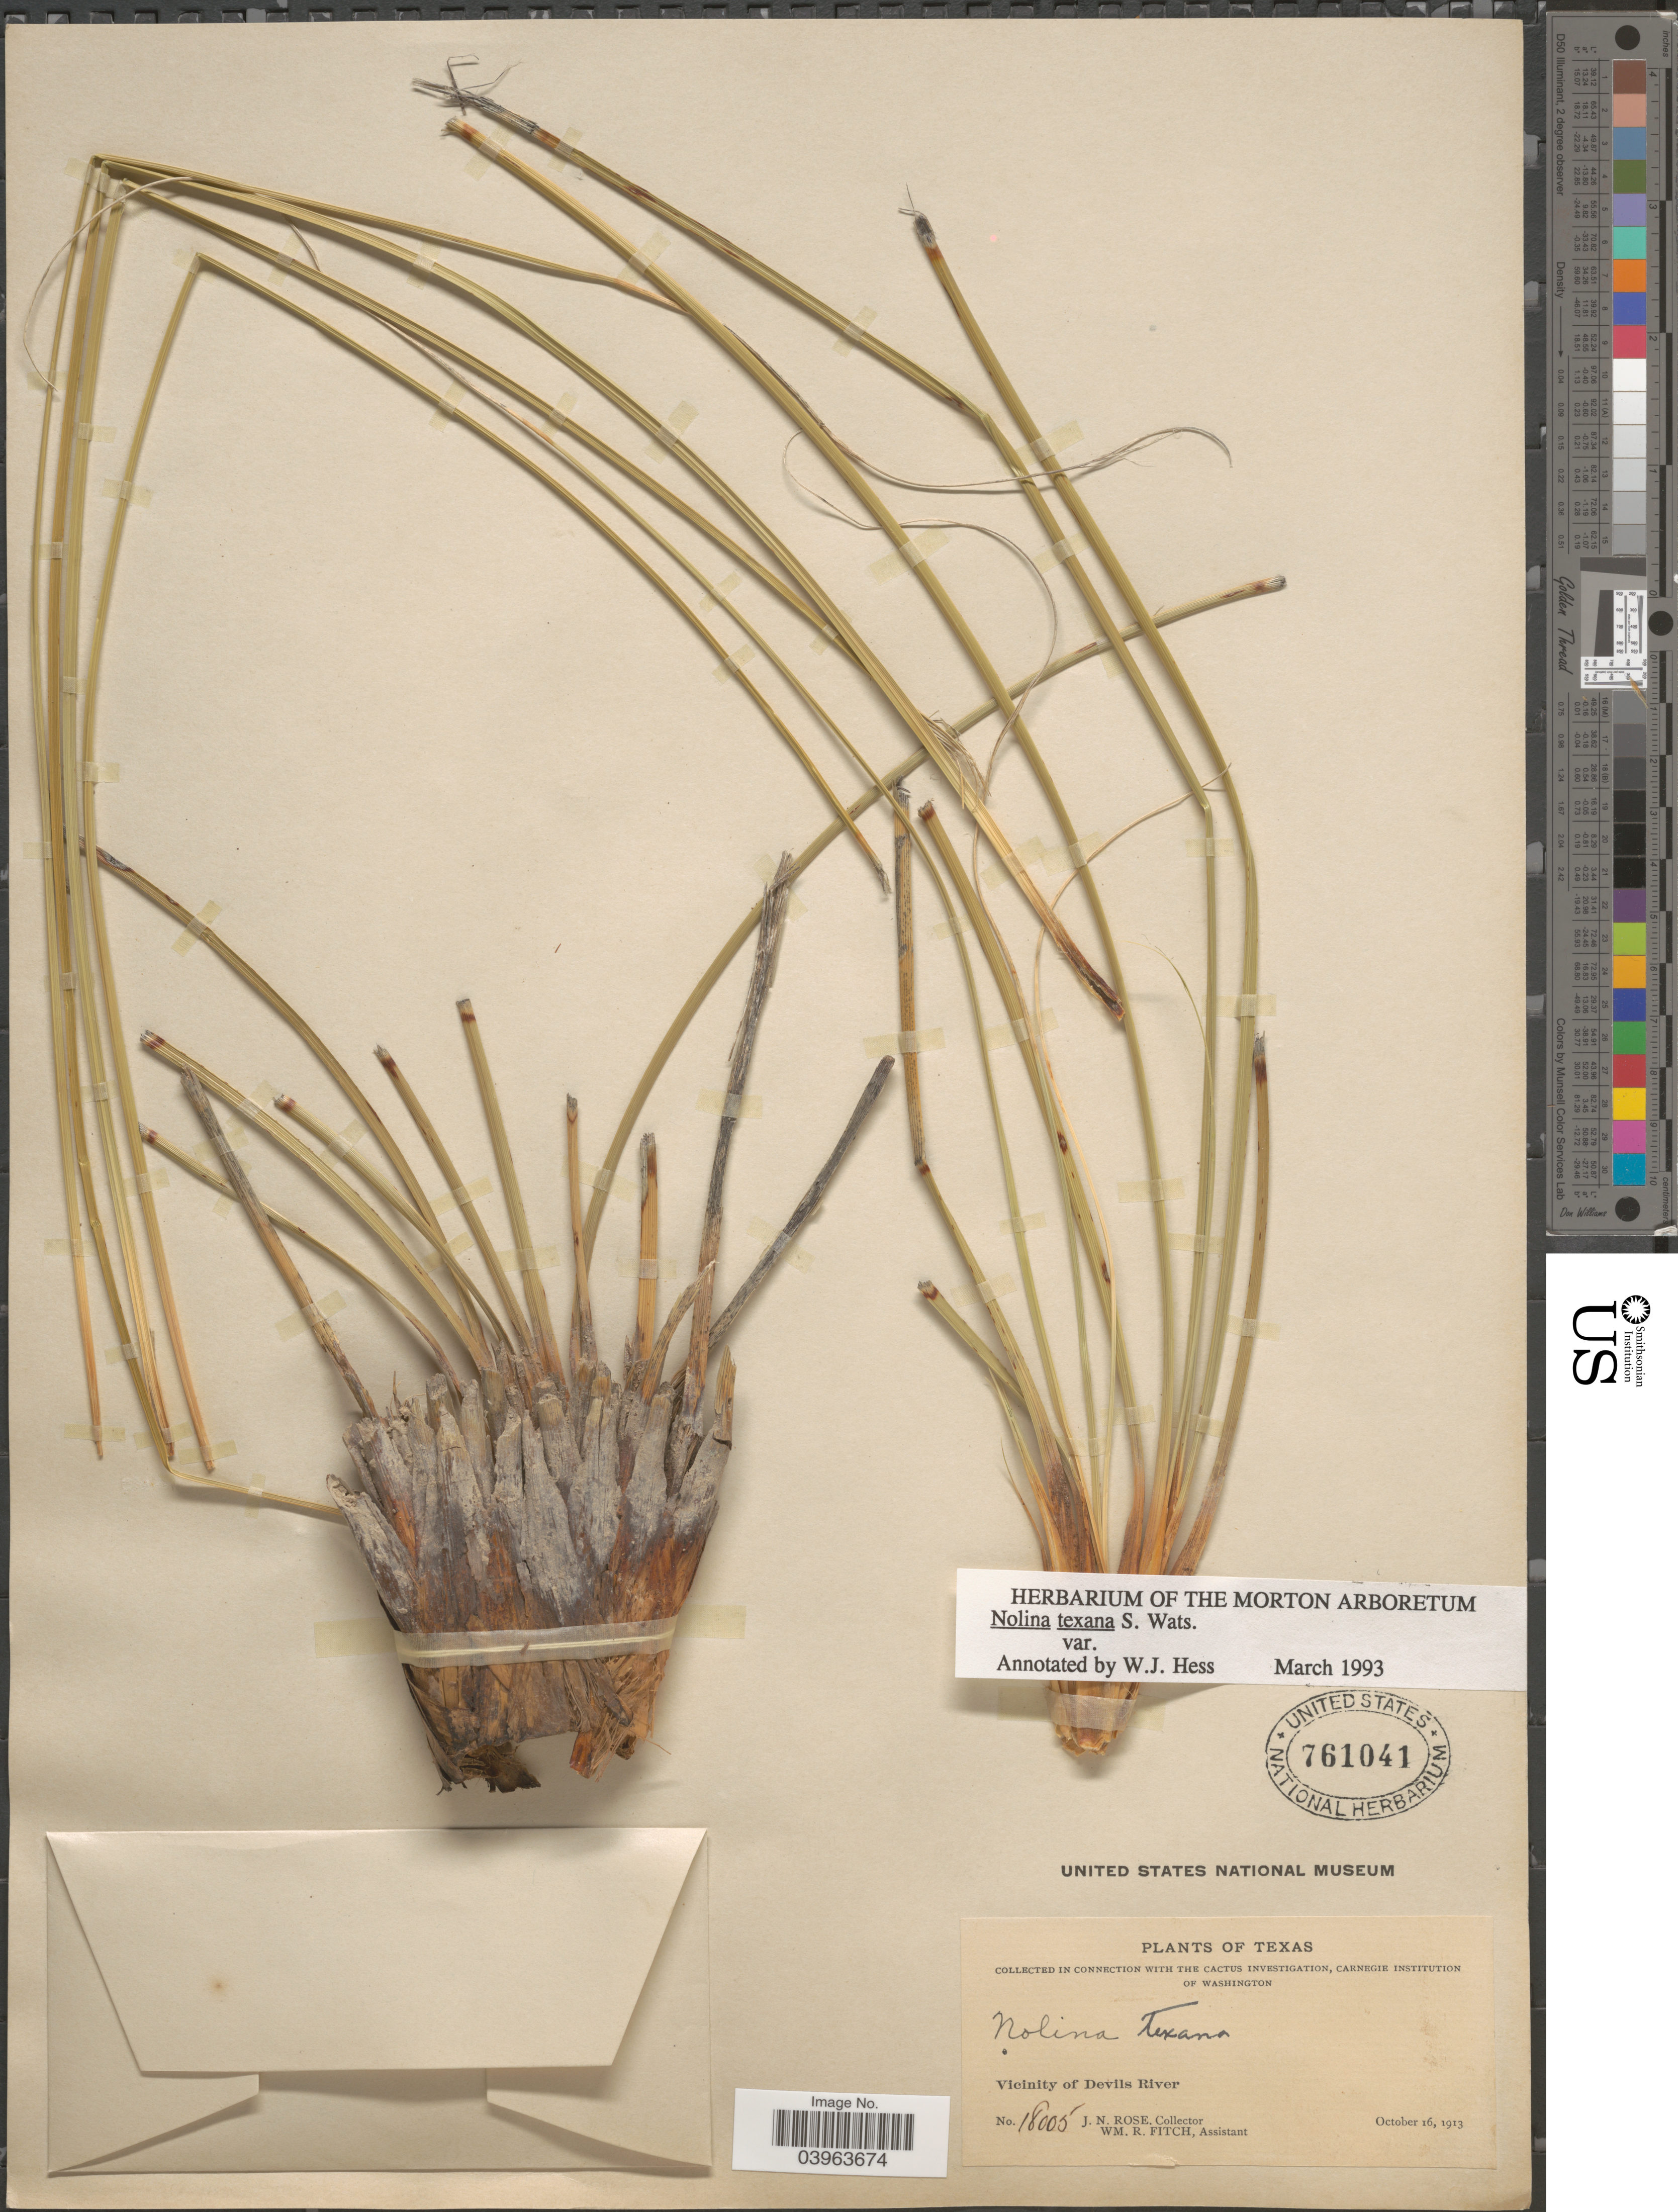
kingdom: Plantae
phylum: Tracheophyta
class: Liliopsida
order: Asparagales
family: Asparagaceae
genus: Nolina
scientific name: Nolina texana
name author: S. Watson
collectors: J. N. Rose & W. R. Fitch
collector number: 18005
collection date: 1913-10-16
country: United States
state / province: Texas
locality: Vicinity of Devils River.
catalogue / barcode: US 761041